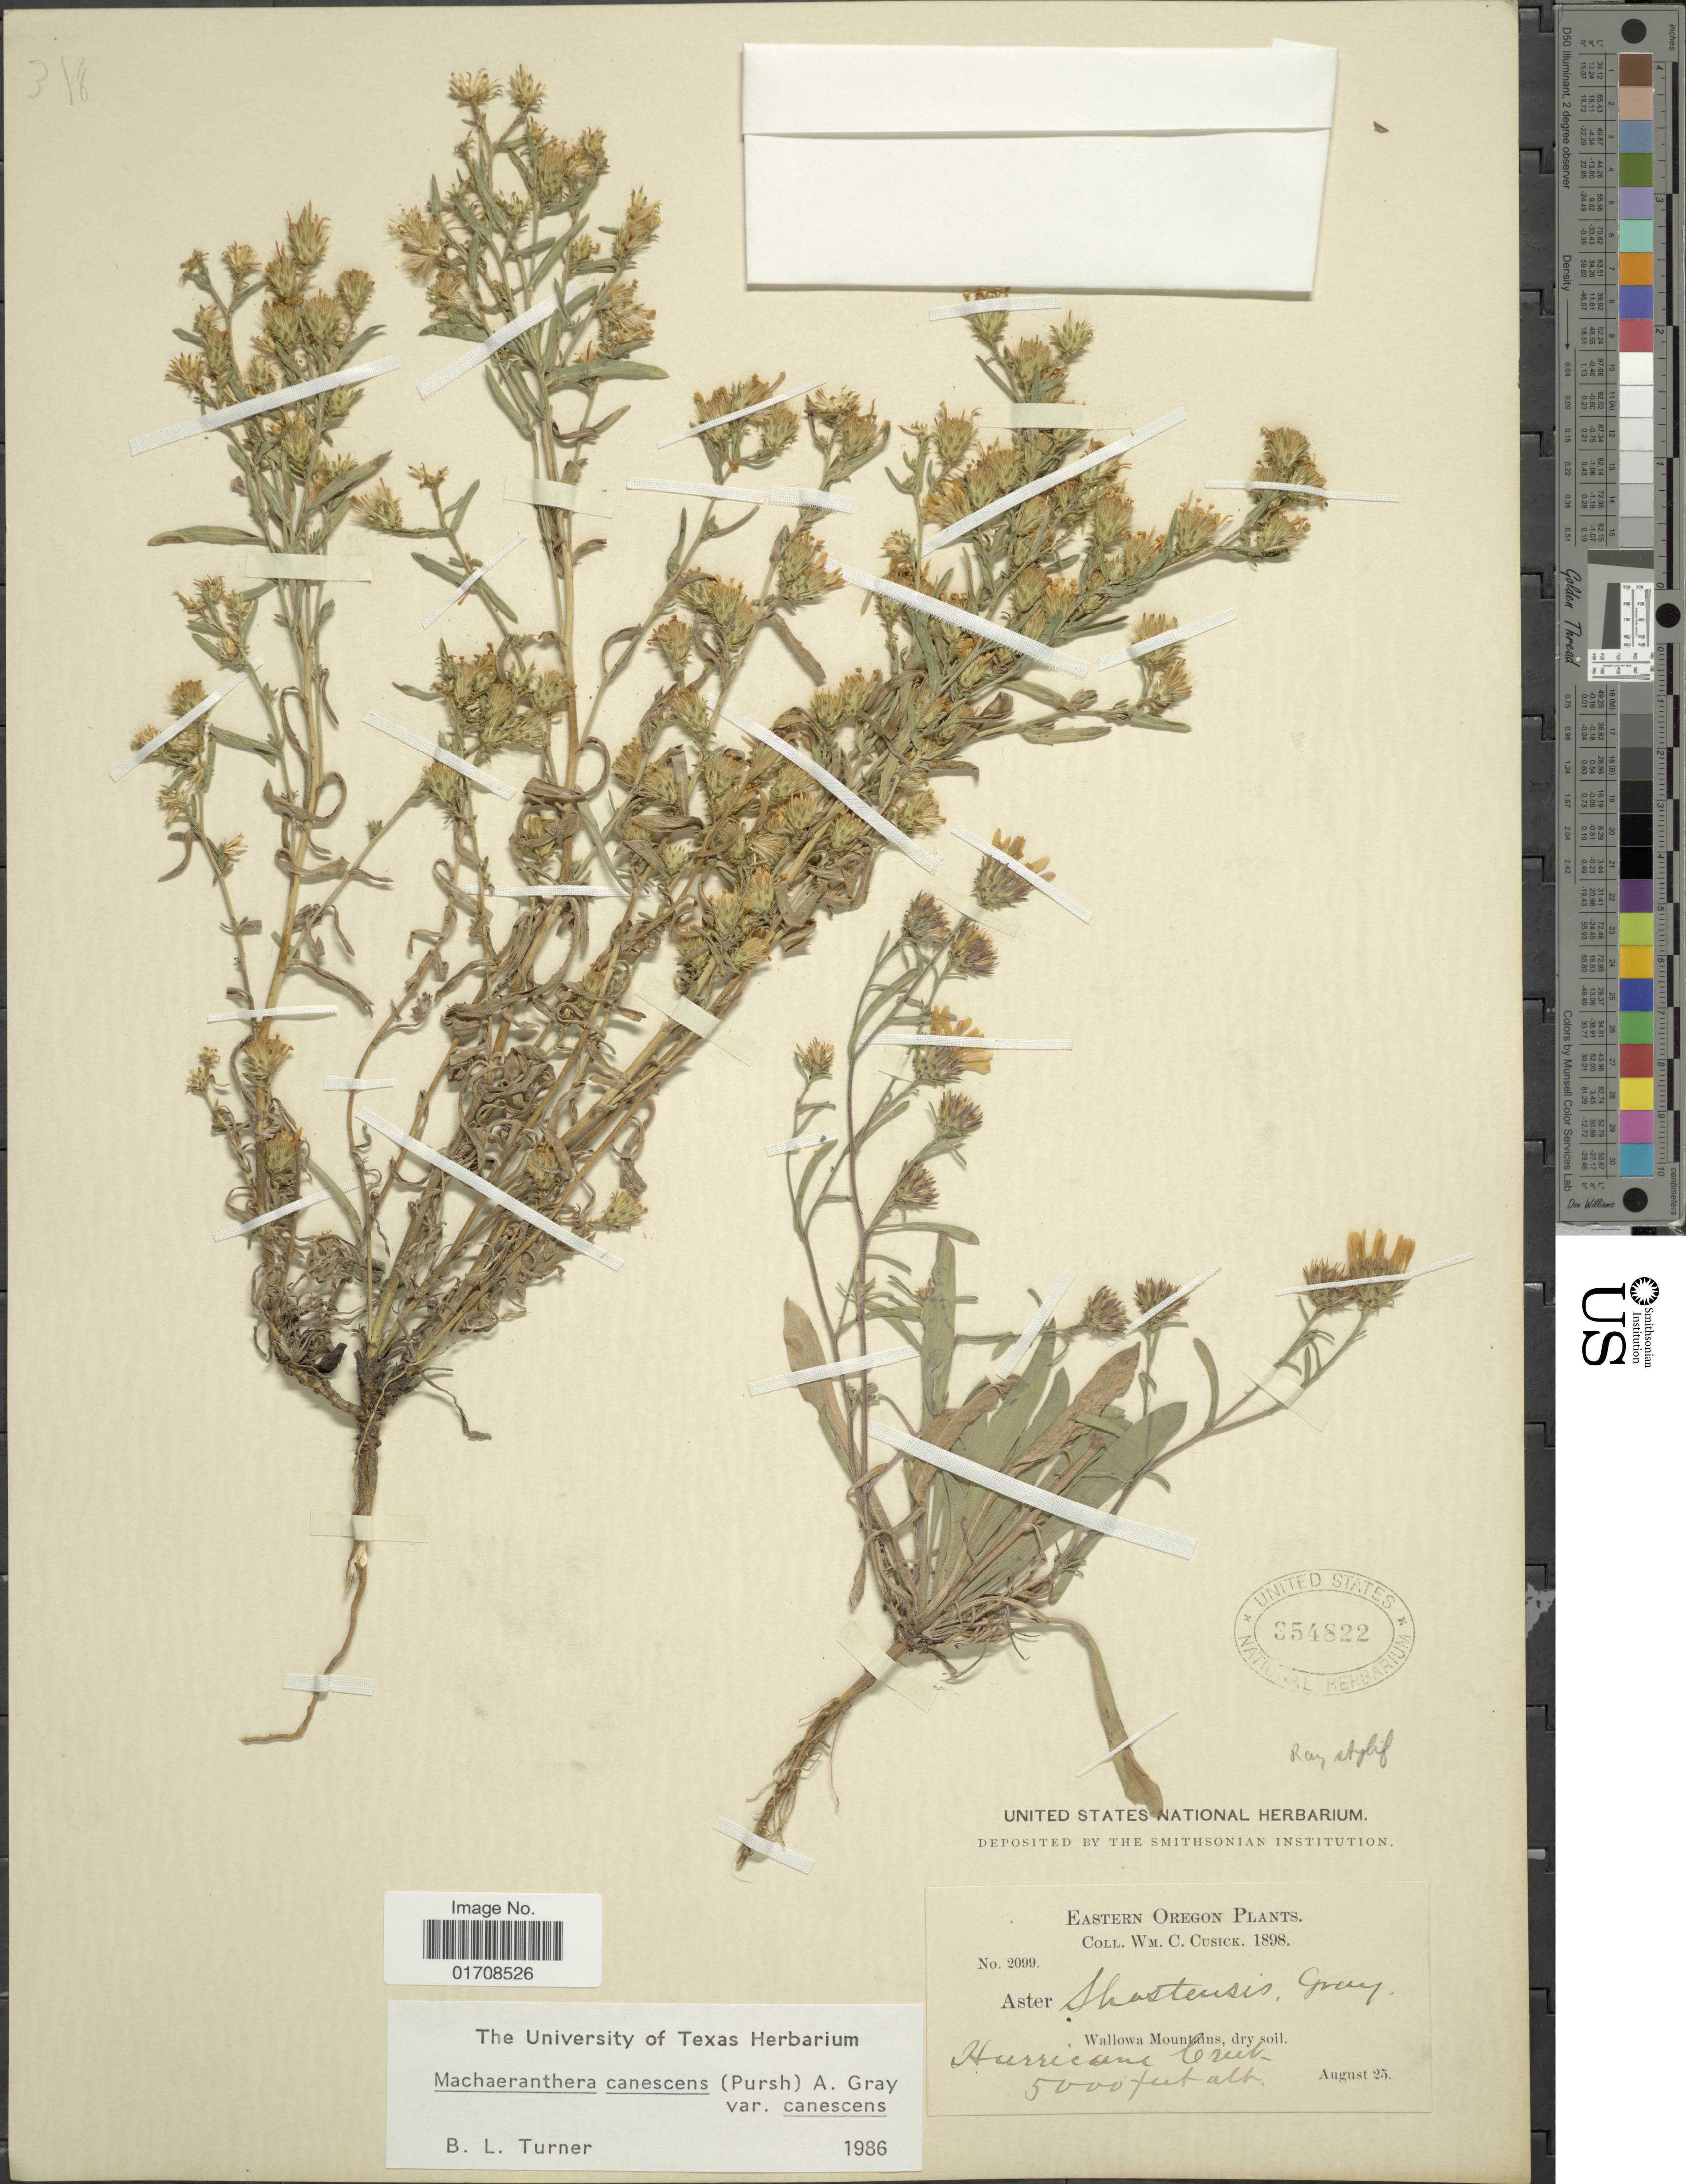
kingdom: Plantae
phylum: Tracheophyta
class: Magnoliopsida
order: Asterales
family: Asteraceae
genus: Machaeranthera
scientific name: Machaeranthera canescens var. canescens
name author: (Pursh) A. Gray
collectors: W. C. Cusick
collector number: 2099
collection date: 1898-08-25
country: United States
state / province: Oregon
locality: Eastern Oregon, Wallowa Mountains, Hurricane Creek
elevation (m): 1524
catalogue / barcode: US 354822